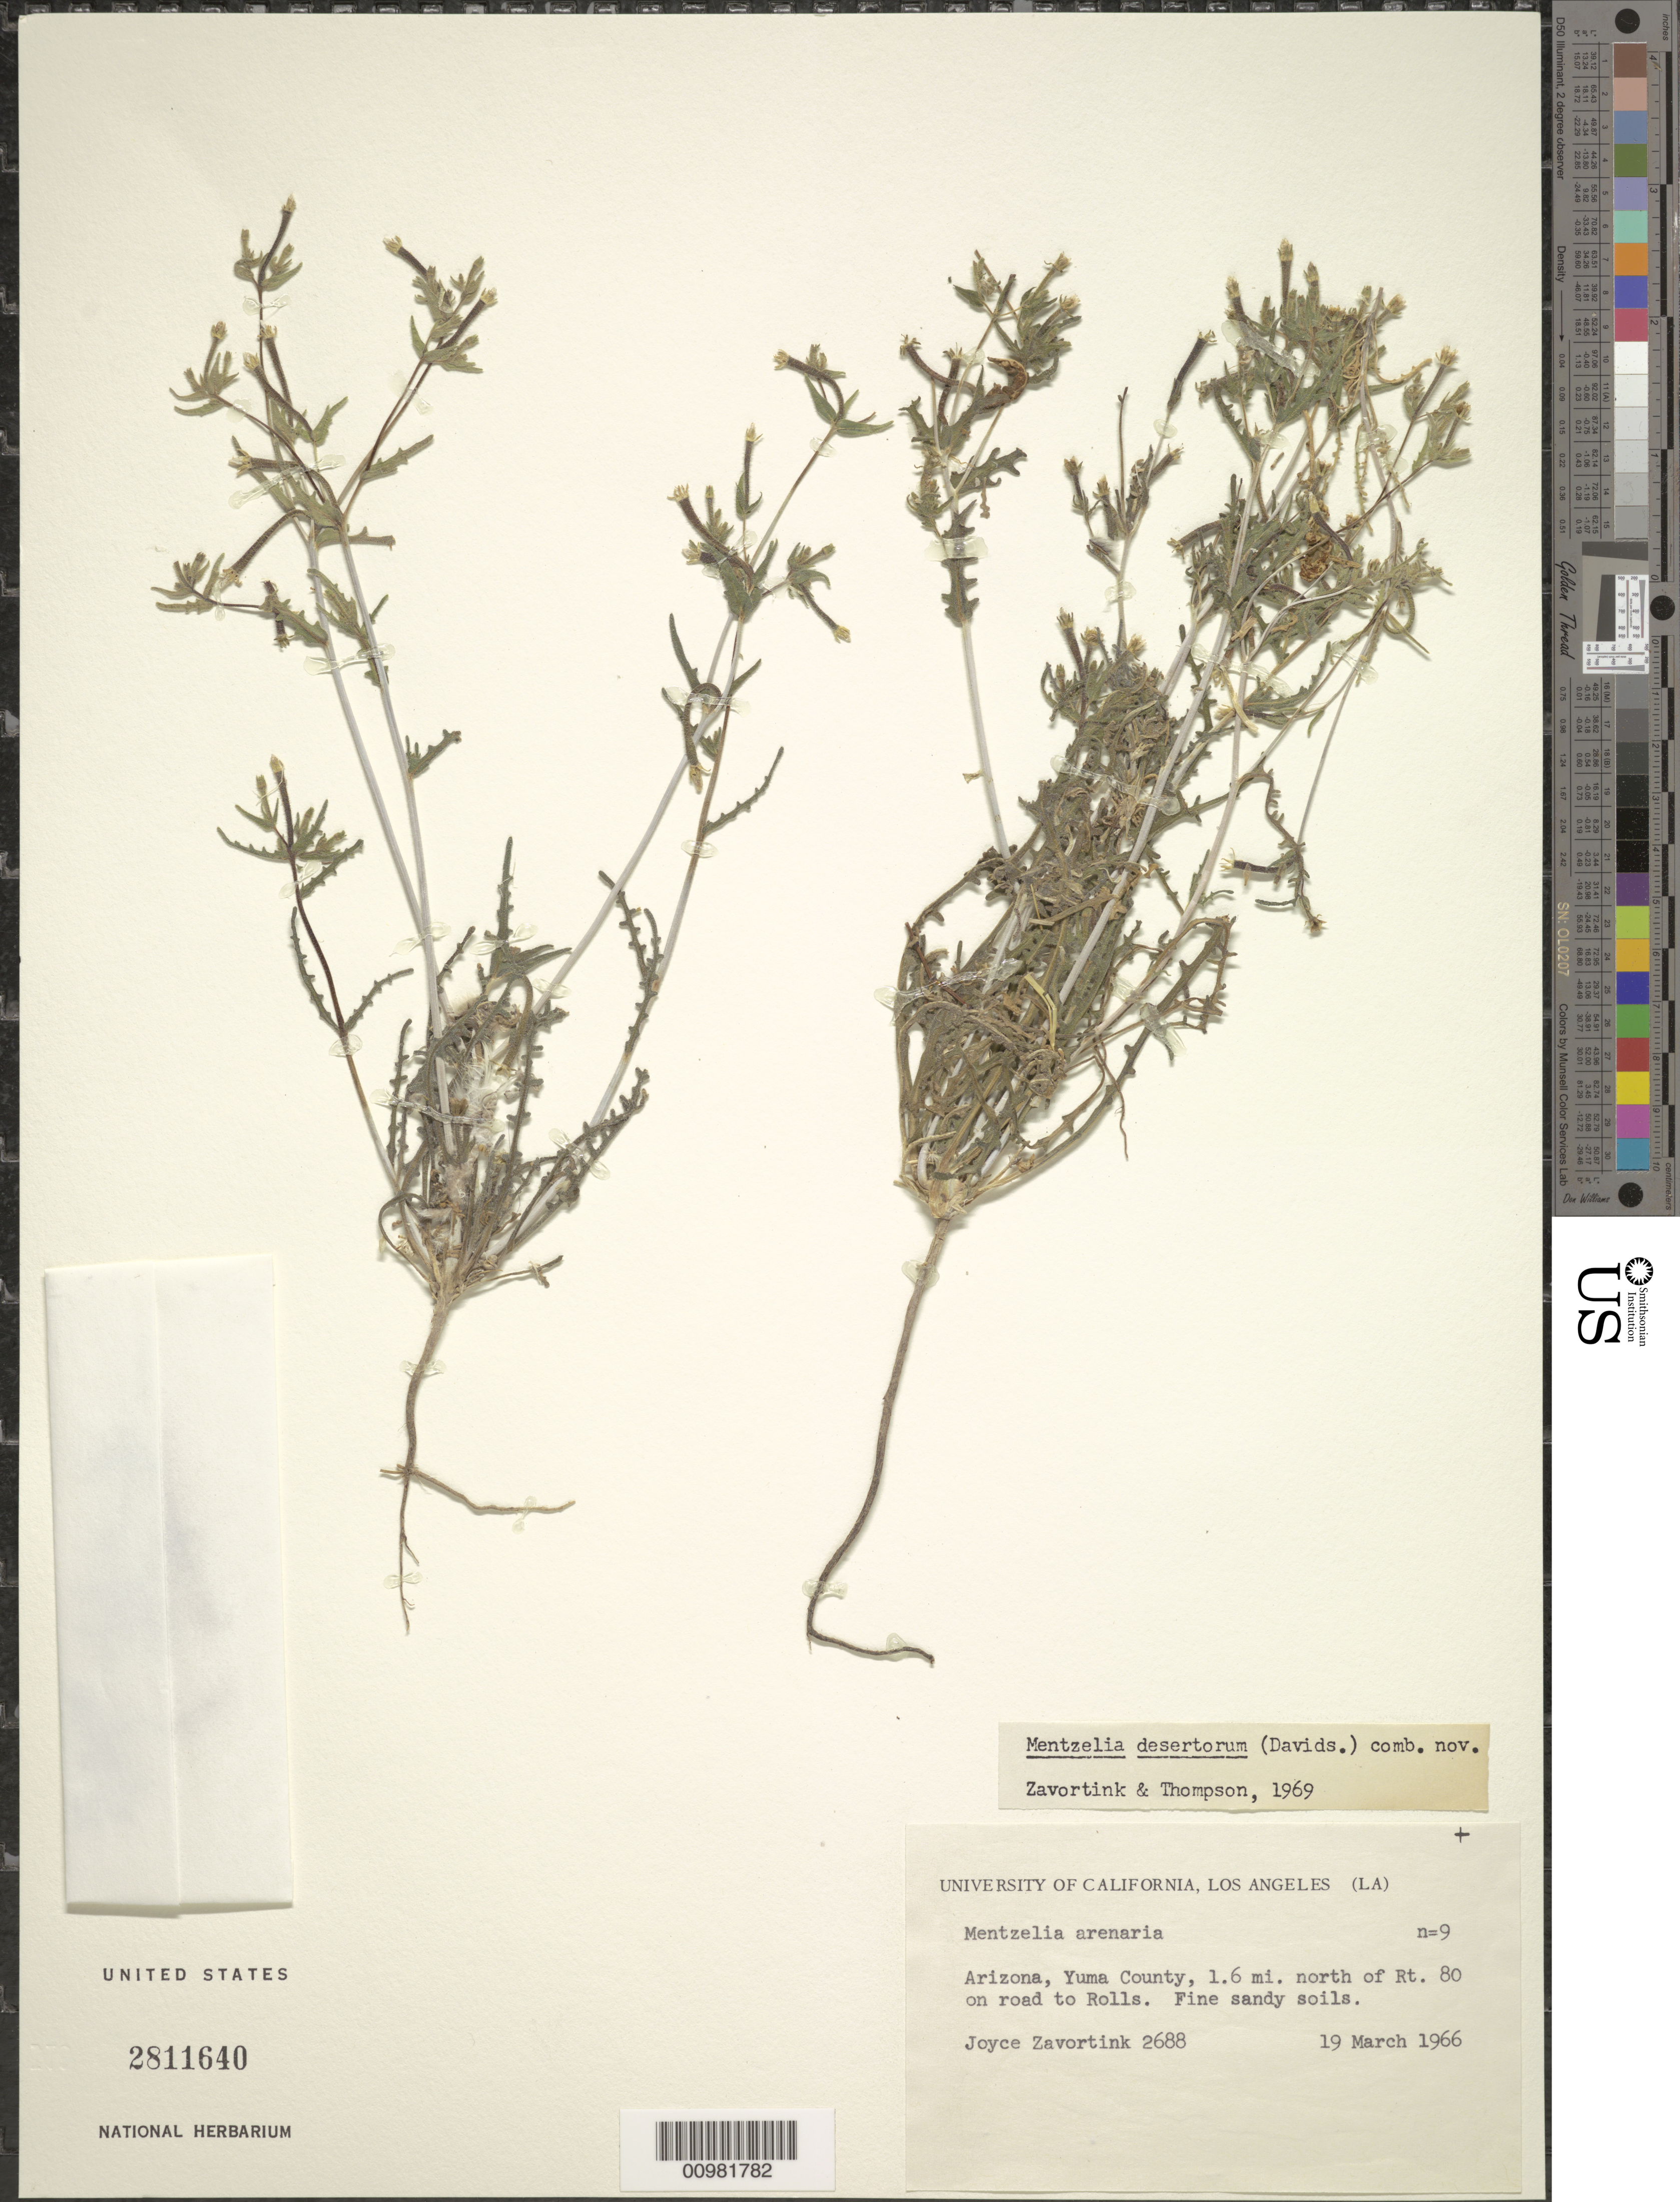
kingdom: Plantae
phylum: Tracheophyta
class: Magnoliopsida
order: Cornales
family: Loasaceae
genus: Mentzelia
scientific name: Mentzelia desertorum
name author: (Davidson) H.J. Thomps. & J.F. Macbr.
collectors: J. E. Zavortink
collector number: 2688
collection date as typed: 19 Mar 1966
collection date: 1966-03-19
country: United States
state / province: Arizona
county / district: Yuma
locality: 1.6 mi. N of Rt. 80 on road to Rolls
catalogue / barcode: US 2811640